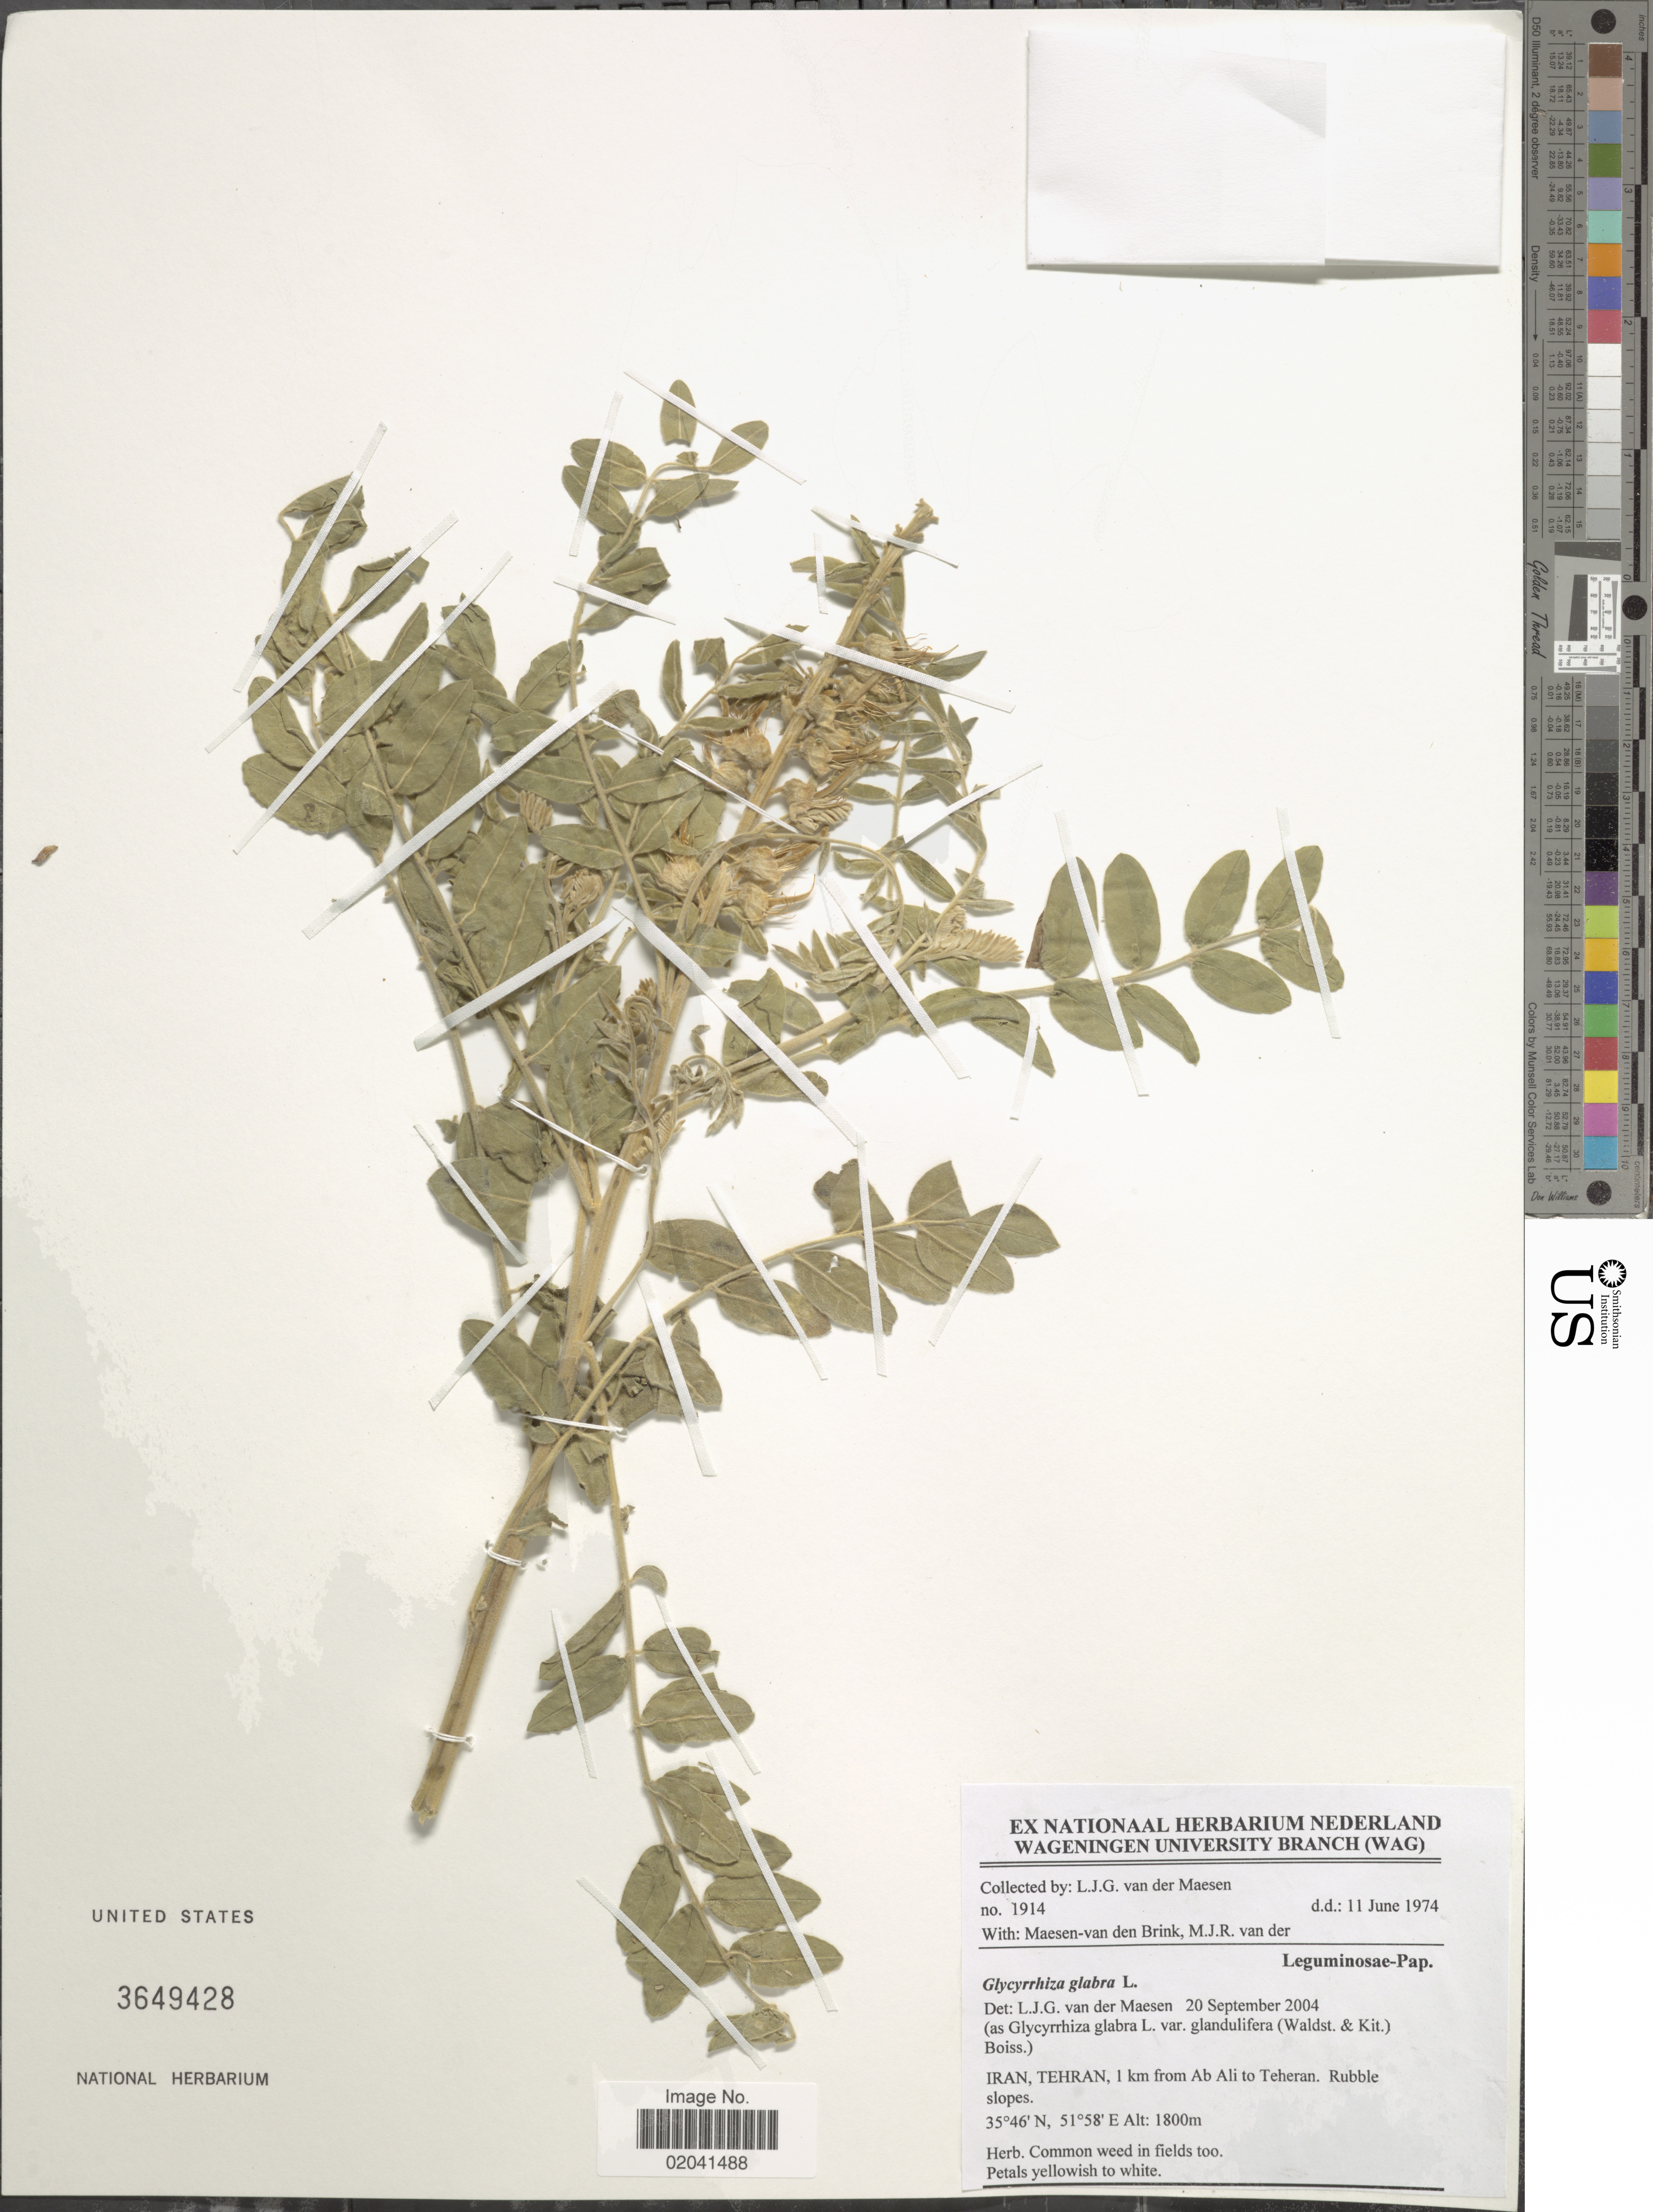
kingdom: Plantae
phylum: Tracheophyta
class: Magnoliopsida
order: Fabales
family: Fabaceae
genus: Glycyrrhiza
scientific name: Glycyrrhiza glabra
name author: L.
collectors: L. van der Maesen & v. M. J. R.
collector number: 1914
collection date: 1974-06-11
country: Iran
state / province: Tehran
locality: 1 km from Ab Ali to Teheran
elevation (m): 1800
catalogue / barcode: US 3649428